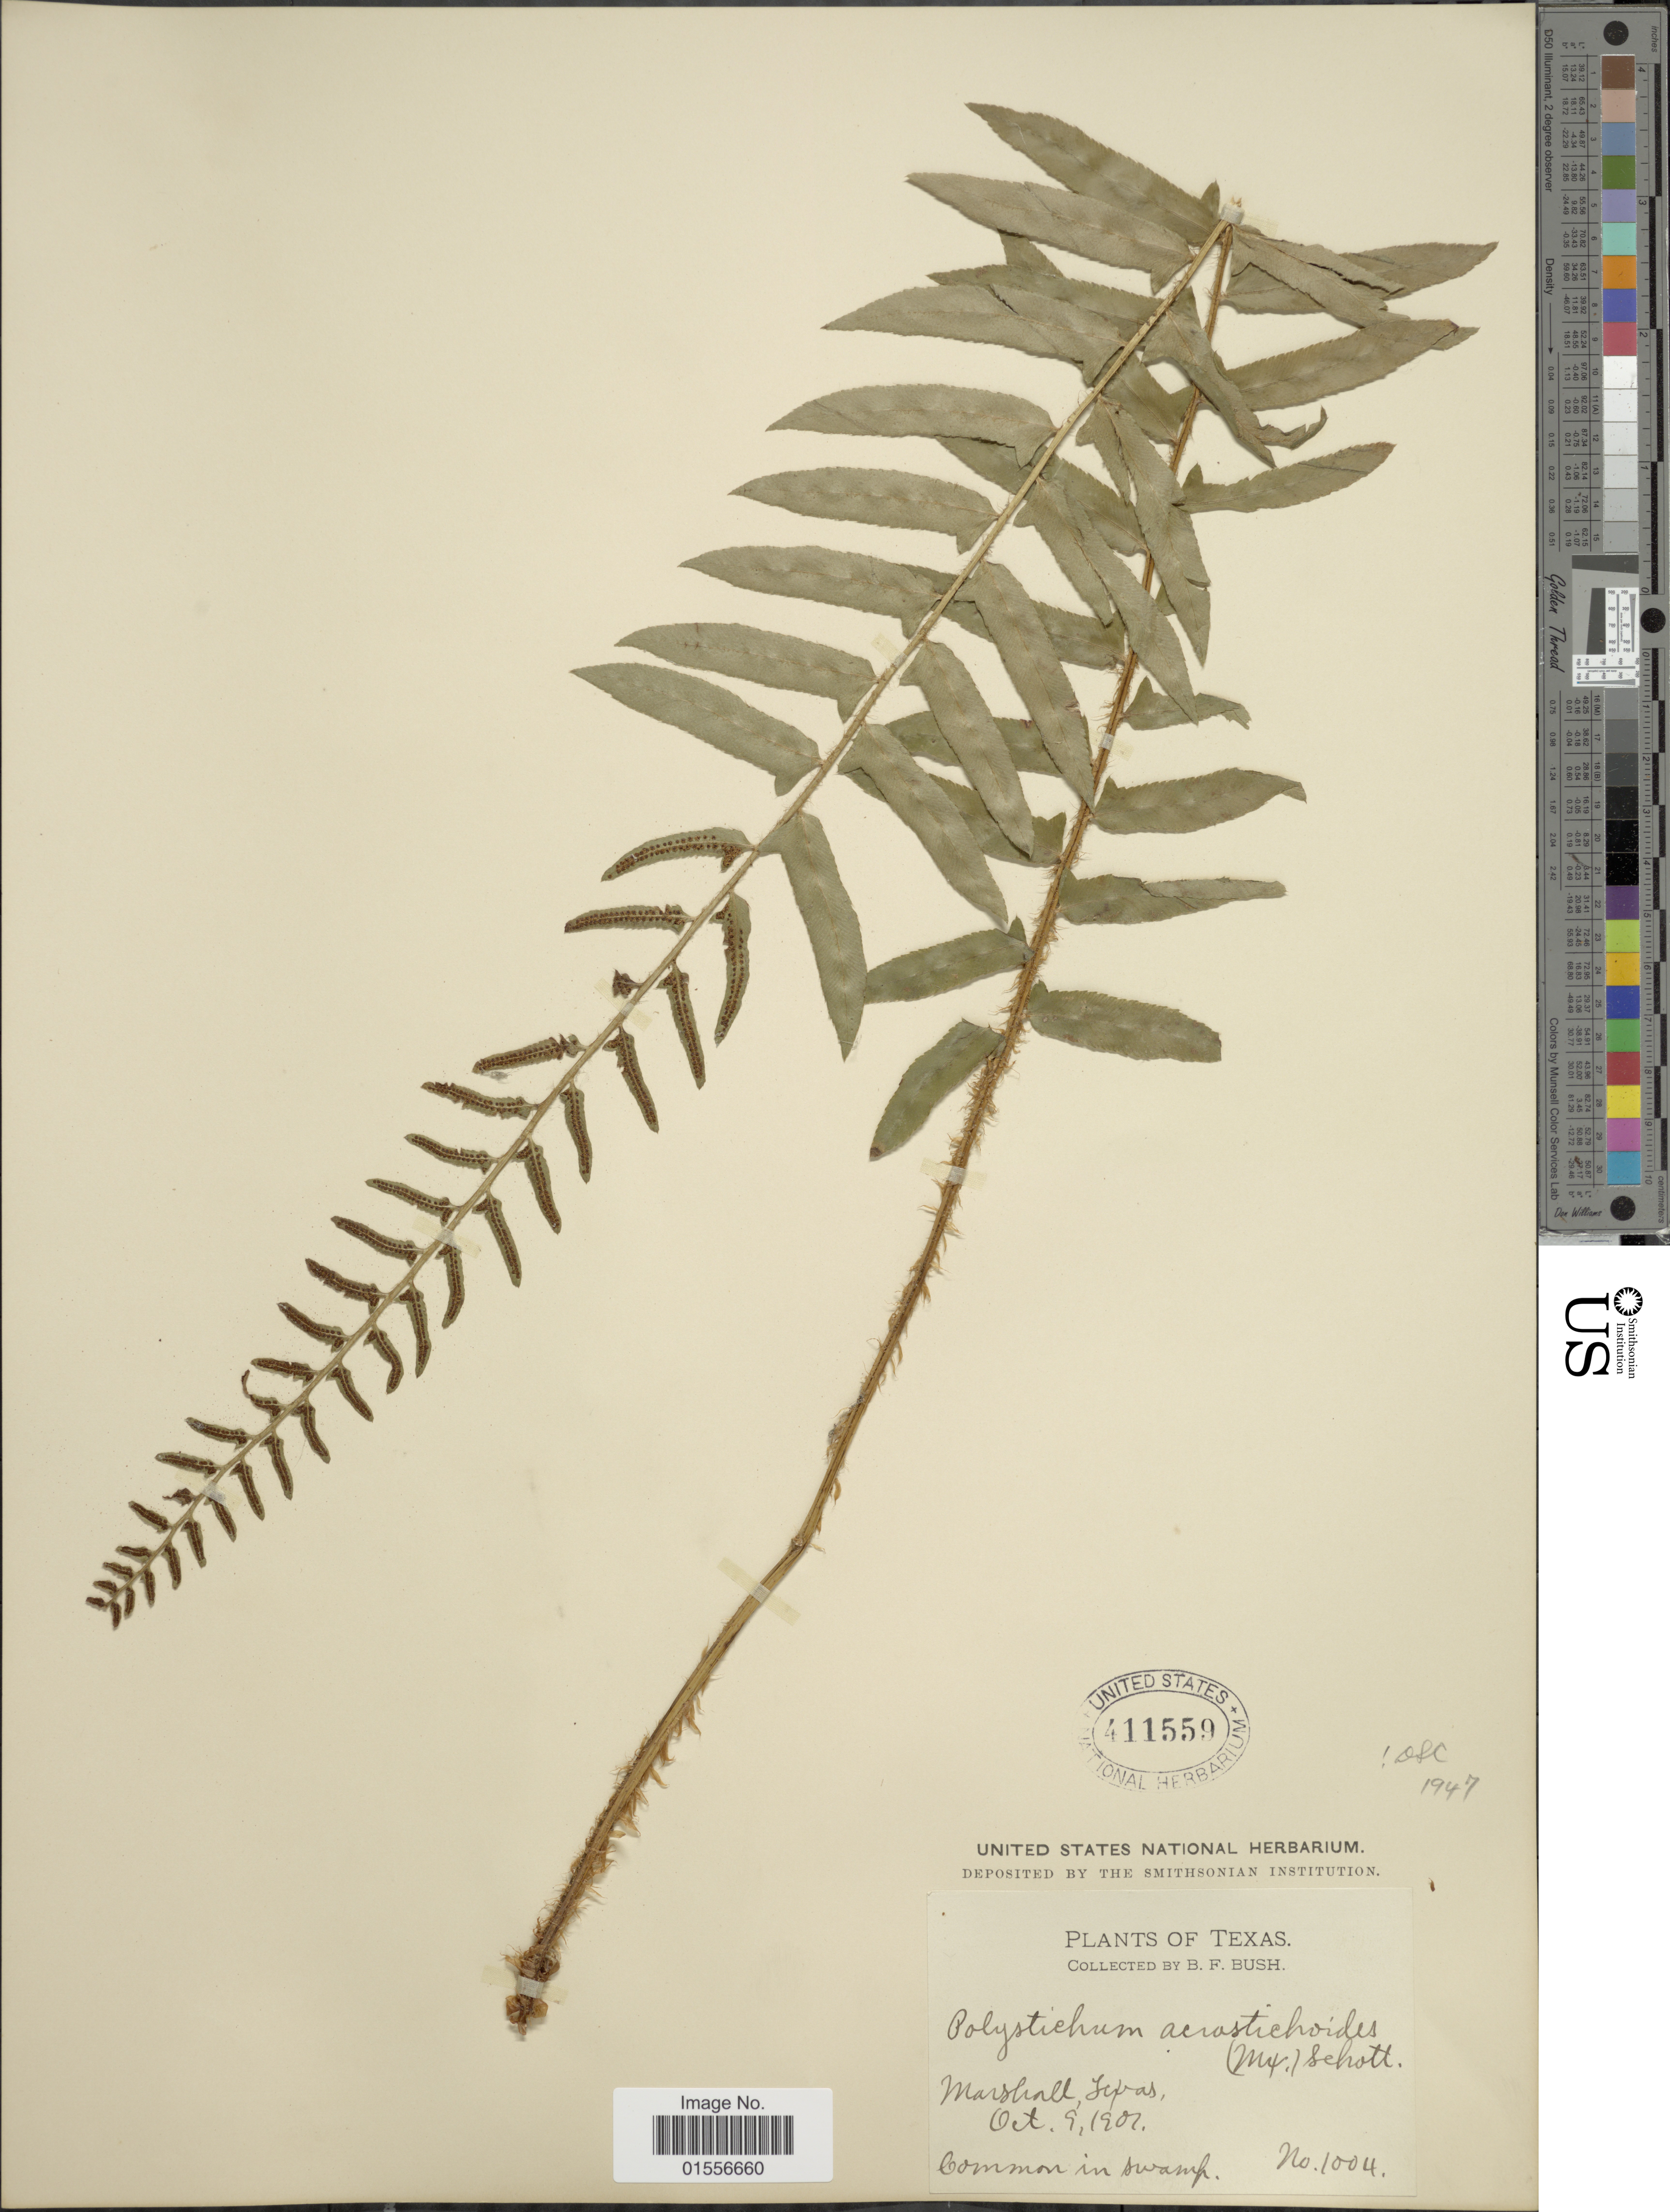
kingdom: Plantae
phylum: Tracheophyta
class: Polypodiopsida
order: Polypodiales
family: Dryopteridaceae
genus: Polystichum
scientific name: Polystichum acrostichoides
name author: (Michx.) Schott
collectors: B. F. Bush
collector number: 1004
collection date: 1901-10-09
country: United States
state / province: Texas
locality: Marshall, common in swamp.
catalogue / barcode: US 411559